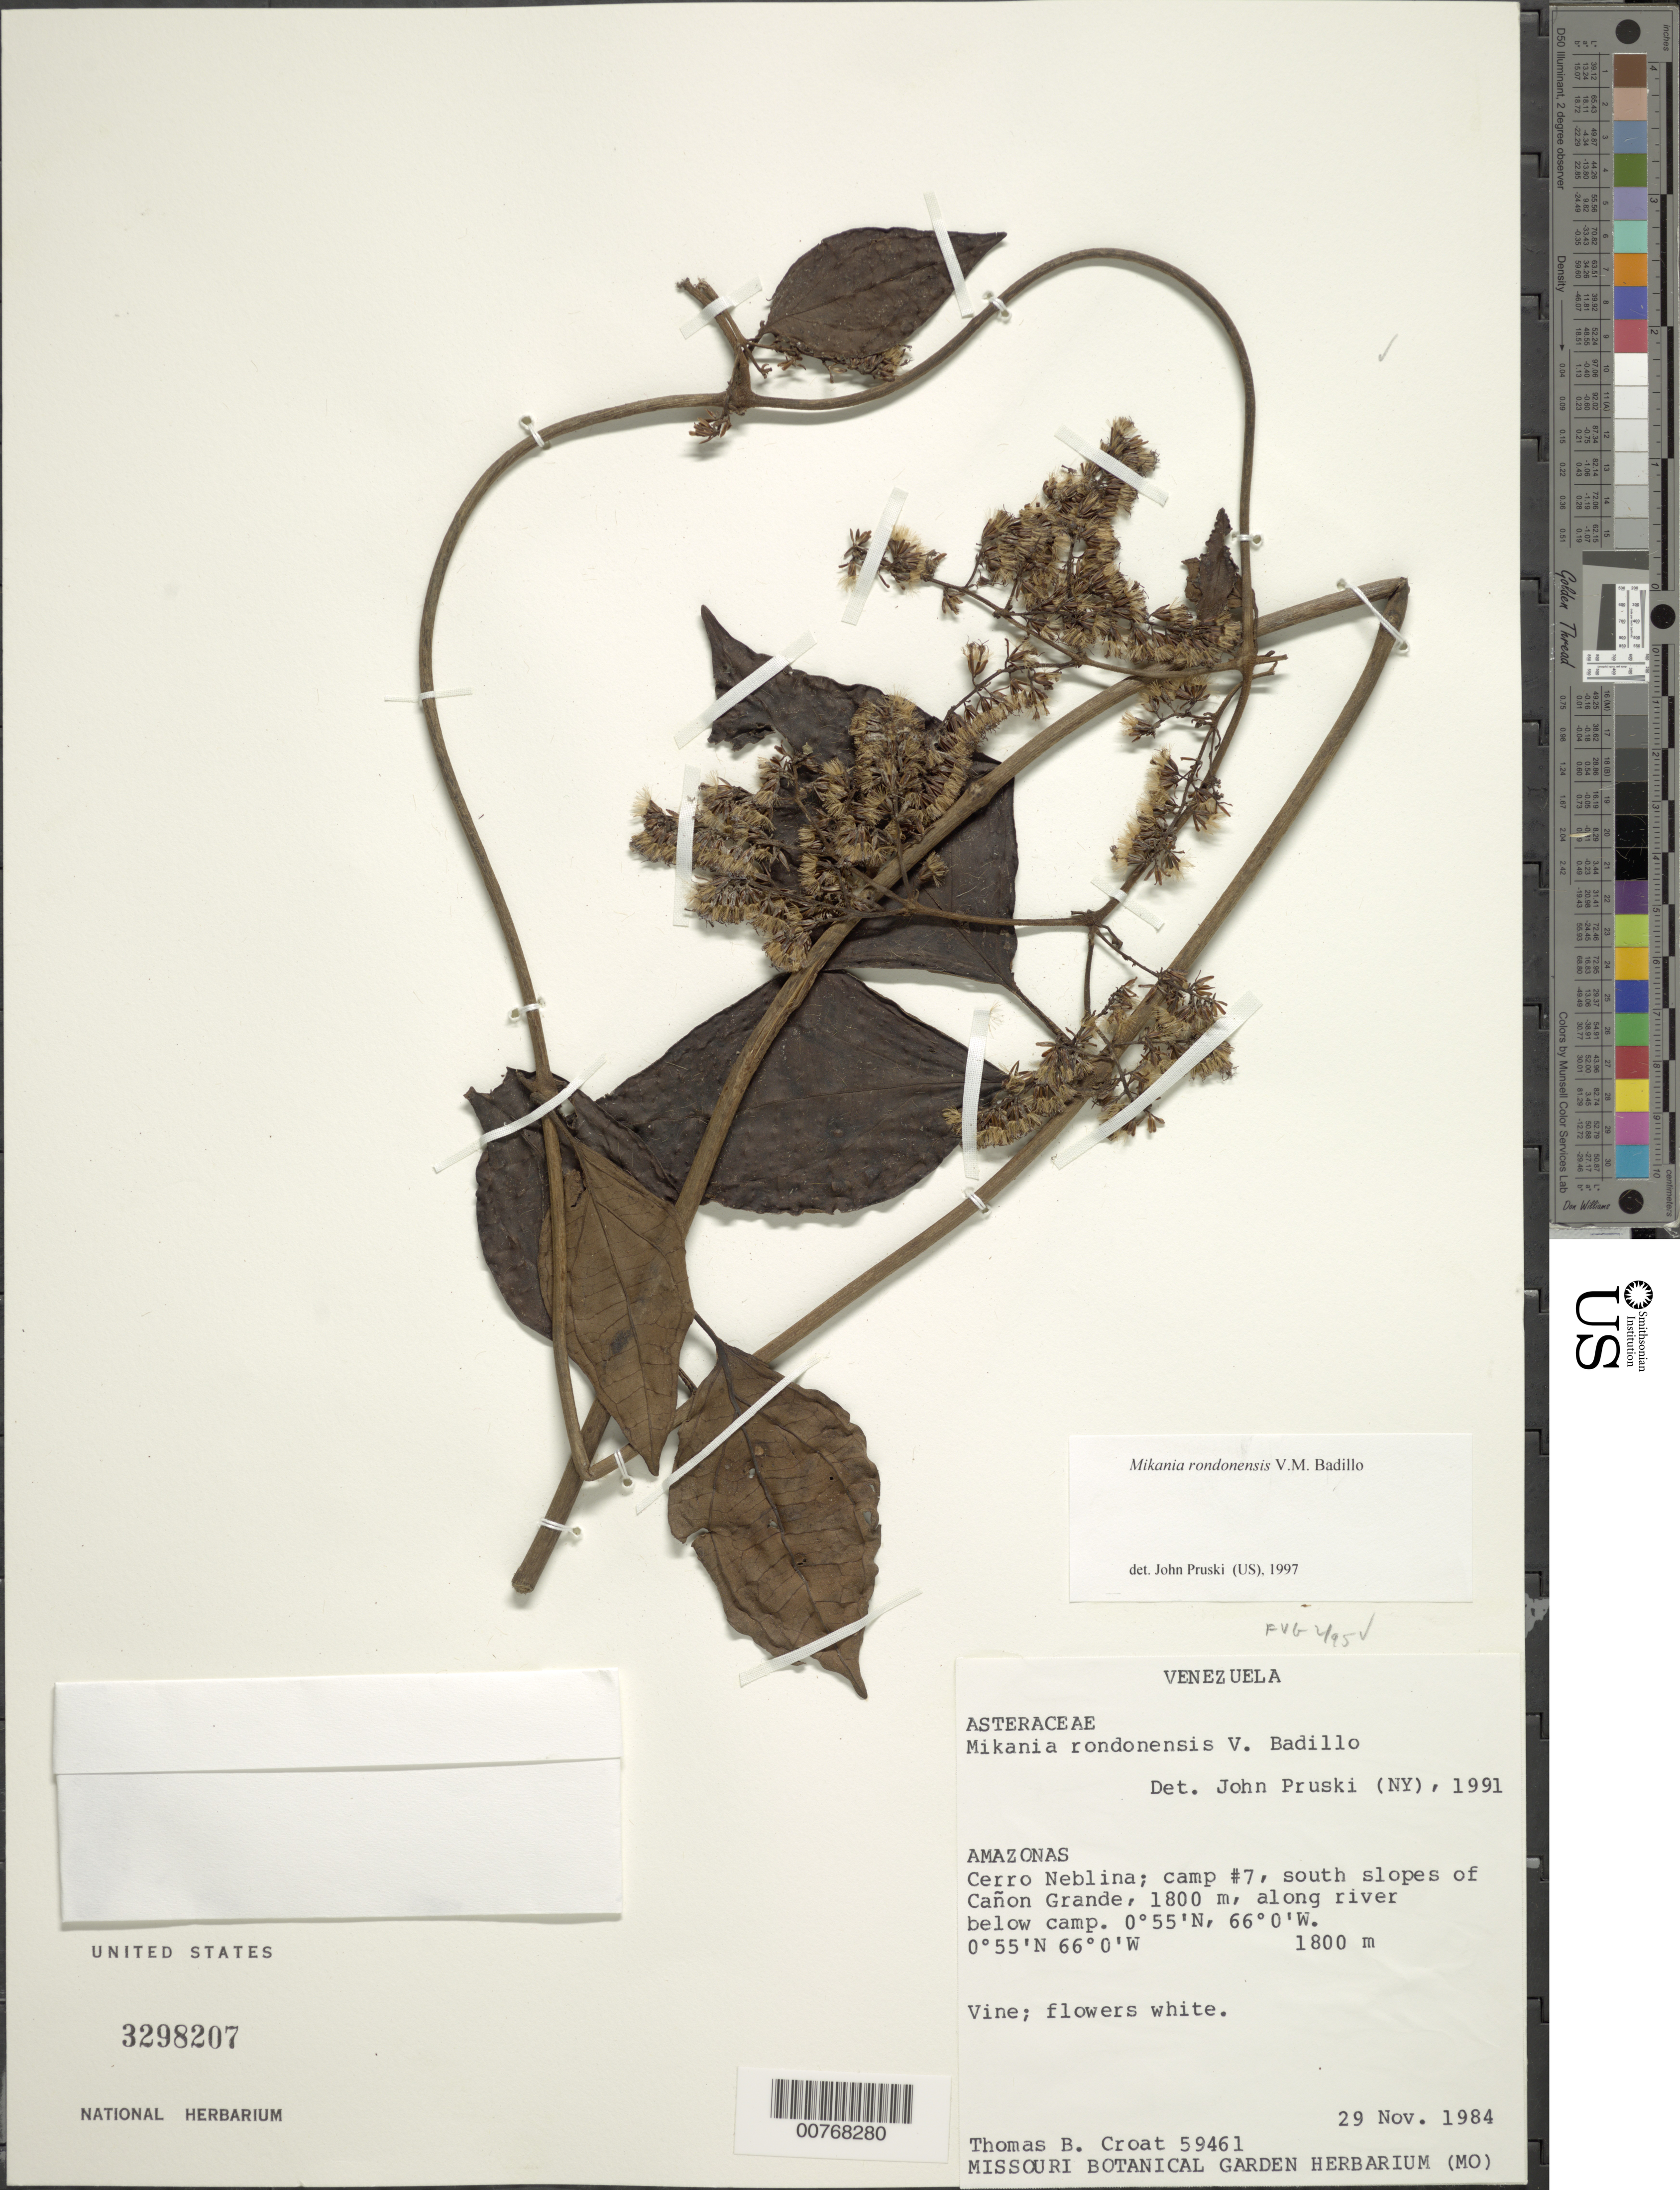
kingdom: Plantae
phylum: Tracheophyta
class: Magnoliopsida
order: Asterales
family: Asteraceae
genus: Mikania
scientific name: Mikania rondonensis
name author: V.M. Badillo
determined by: Pruski, J. F.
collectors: T. B. Croat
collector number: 59461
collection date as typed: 29-Nov-84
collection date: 1984-11-29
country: Venezuela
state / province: Amazonas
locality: Cerro Neblina, camp #7, S slopes of Cañon Grande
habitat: Along river below camp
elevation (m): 1800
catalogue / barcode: US 3298207